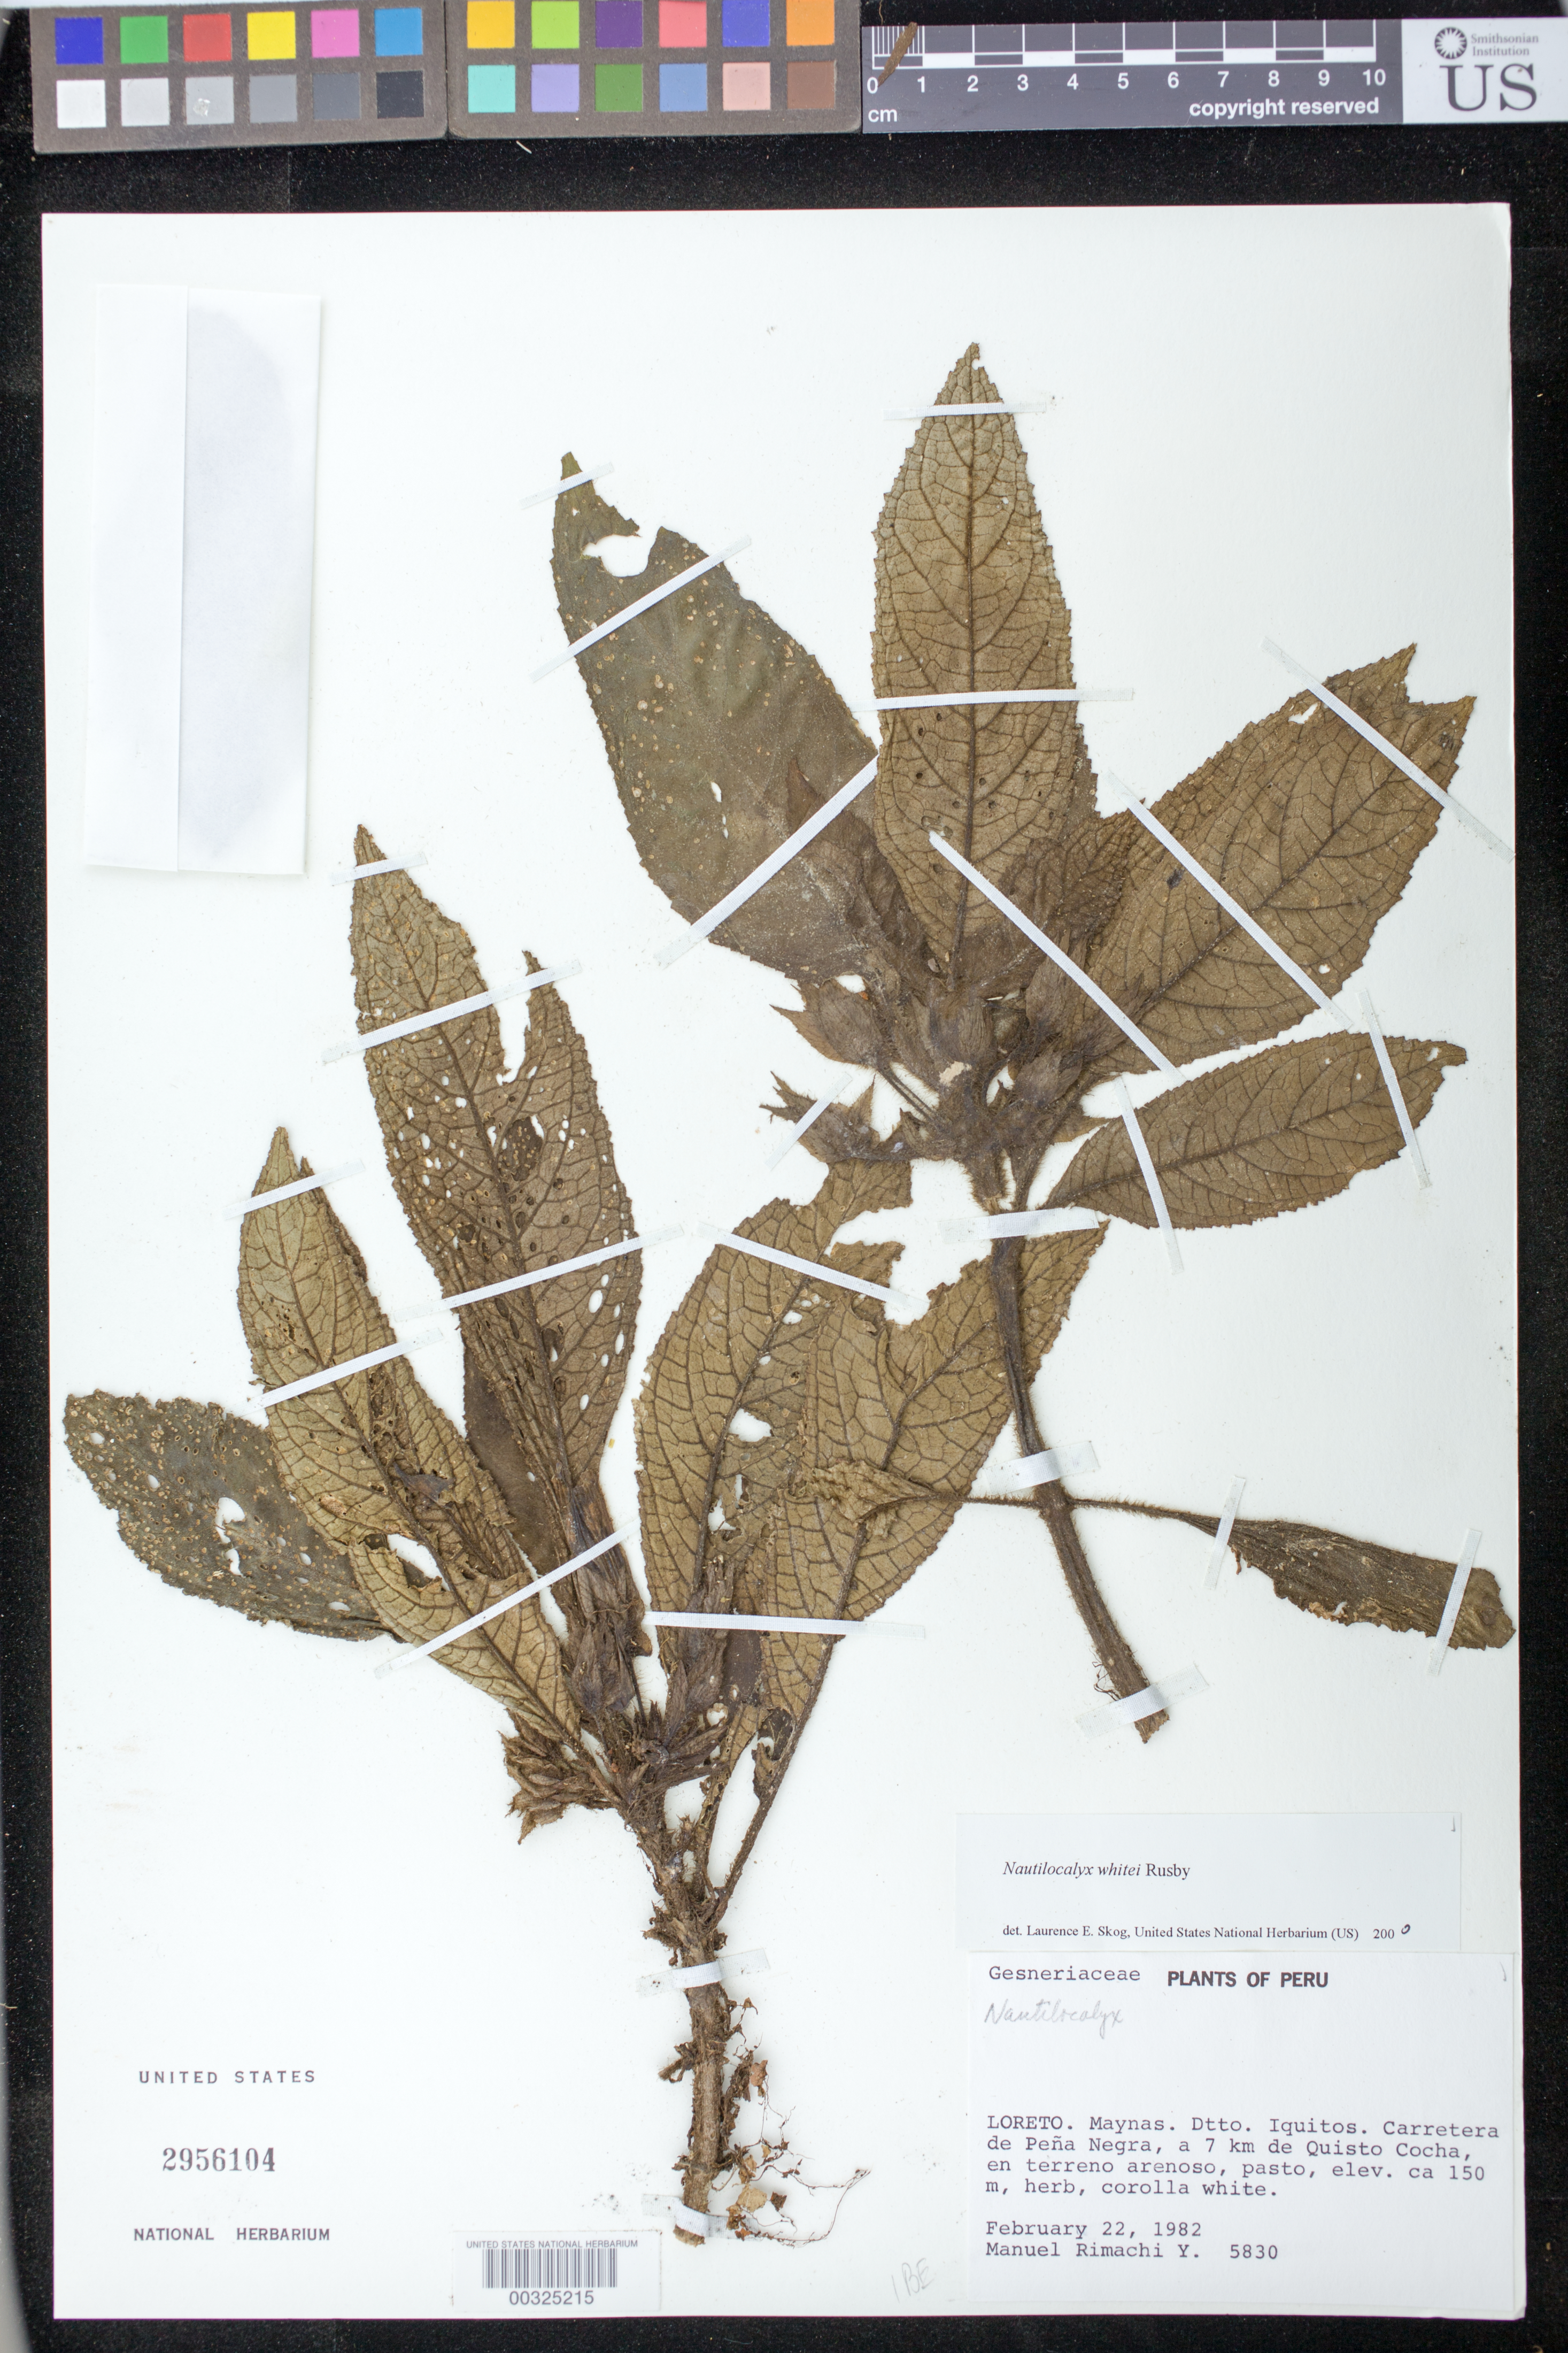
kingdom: Plantae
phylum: Tracheophyta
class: Magnoliopsida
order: Lamiales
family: Gesneriaceae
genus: Nautilocalyx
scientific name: Nautilocalyx whitei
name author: Rusby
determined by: Clark, J. L., (SEL), The Marie Selby Botanical Garden (UNITED STATES)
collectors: M. Rimachi Y.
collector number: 5830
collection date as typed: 22 Feb 1982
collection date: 1982-02-22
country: Peru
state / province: Loreto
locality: Prov. Maynas, Dtto. Iquitos; Carretera de Peña Negra, a 7 km de Quisto Cocha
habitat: En terreno arenoso, pasto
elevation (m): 150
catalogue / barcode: US 2956104